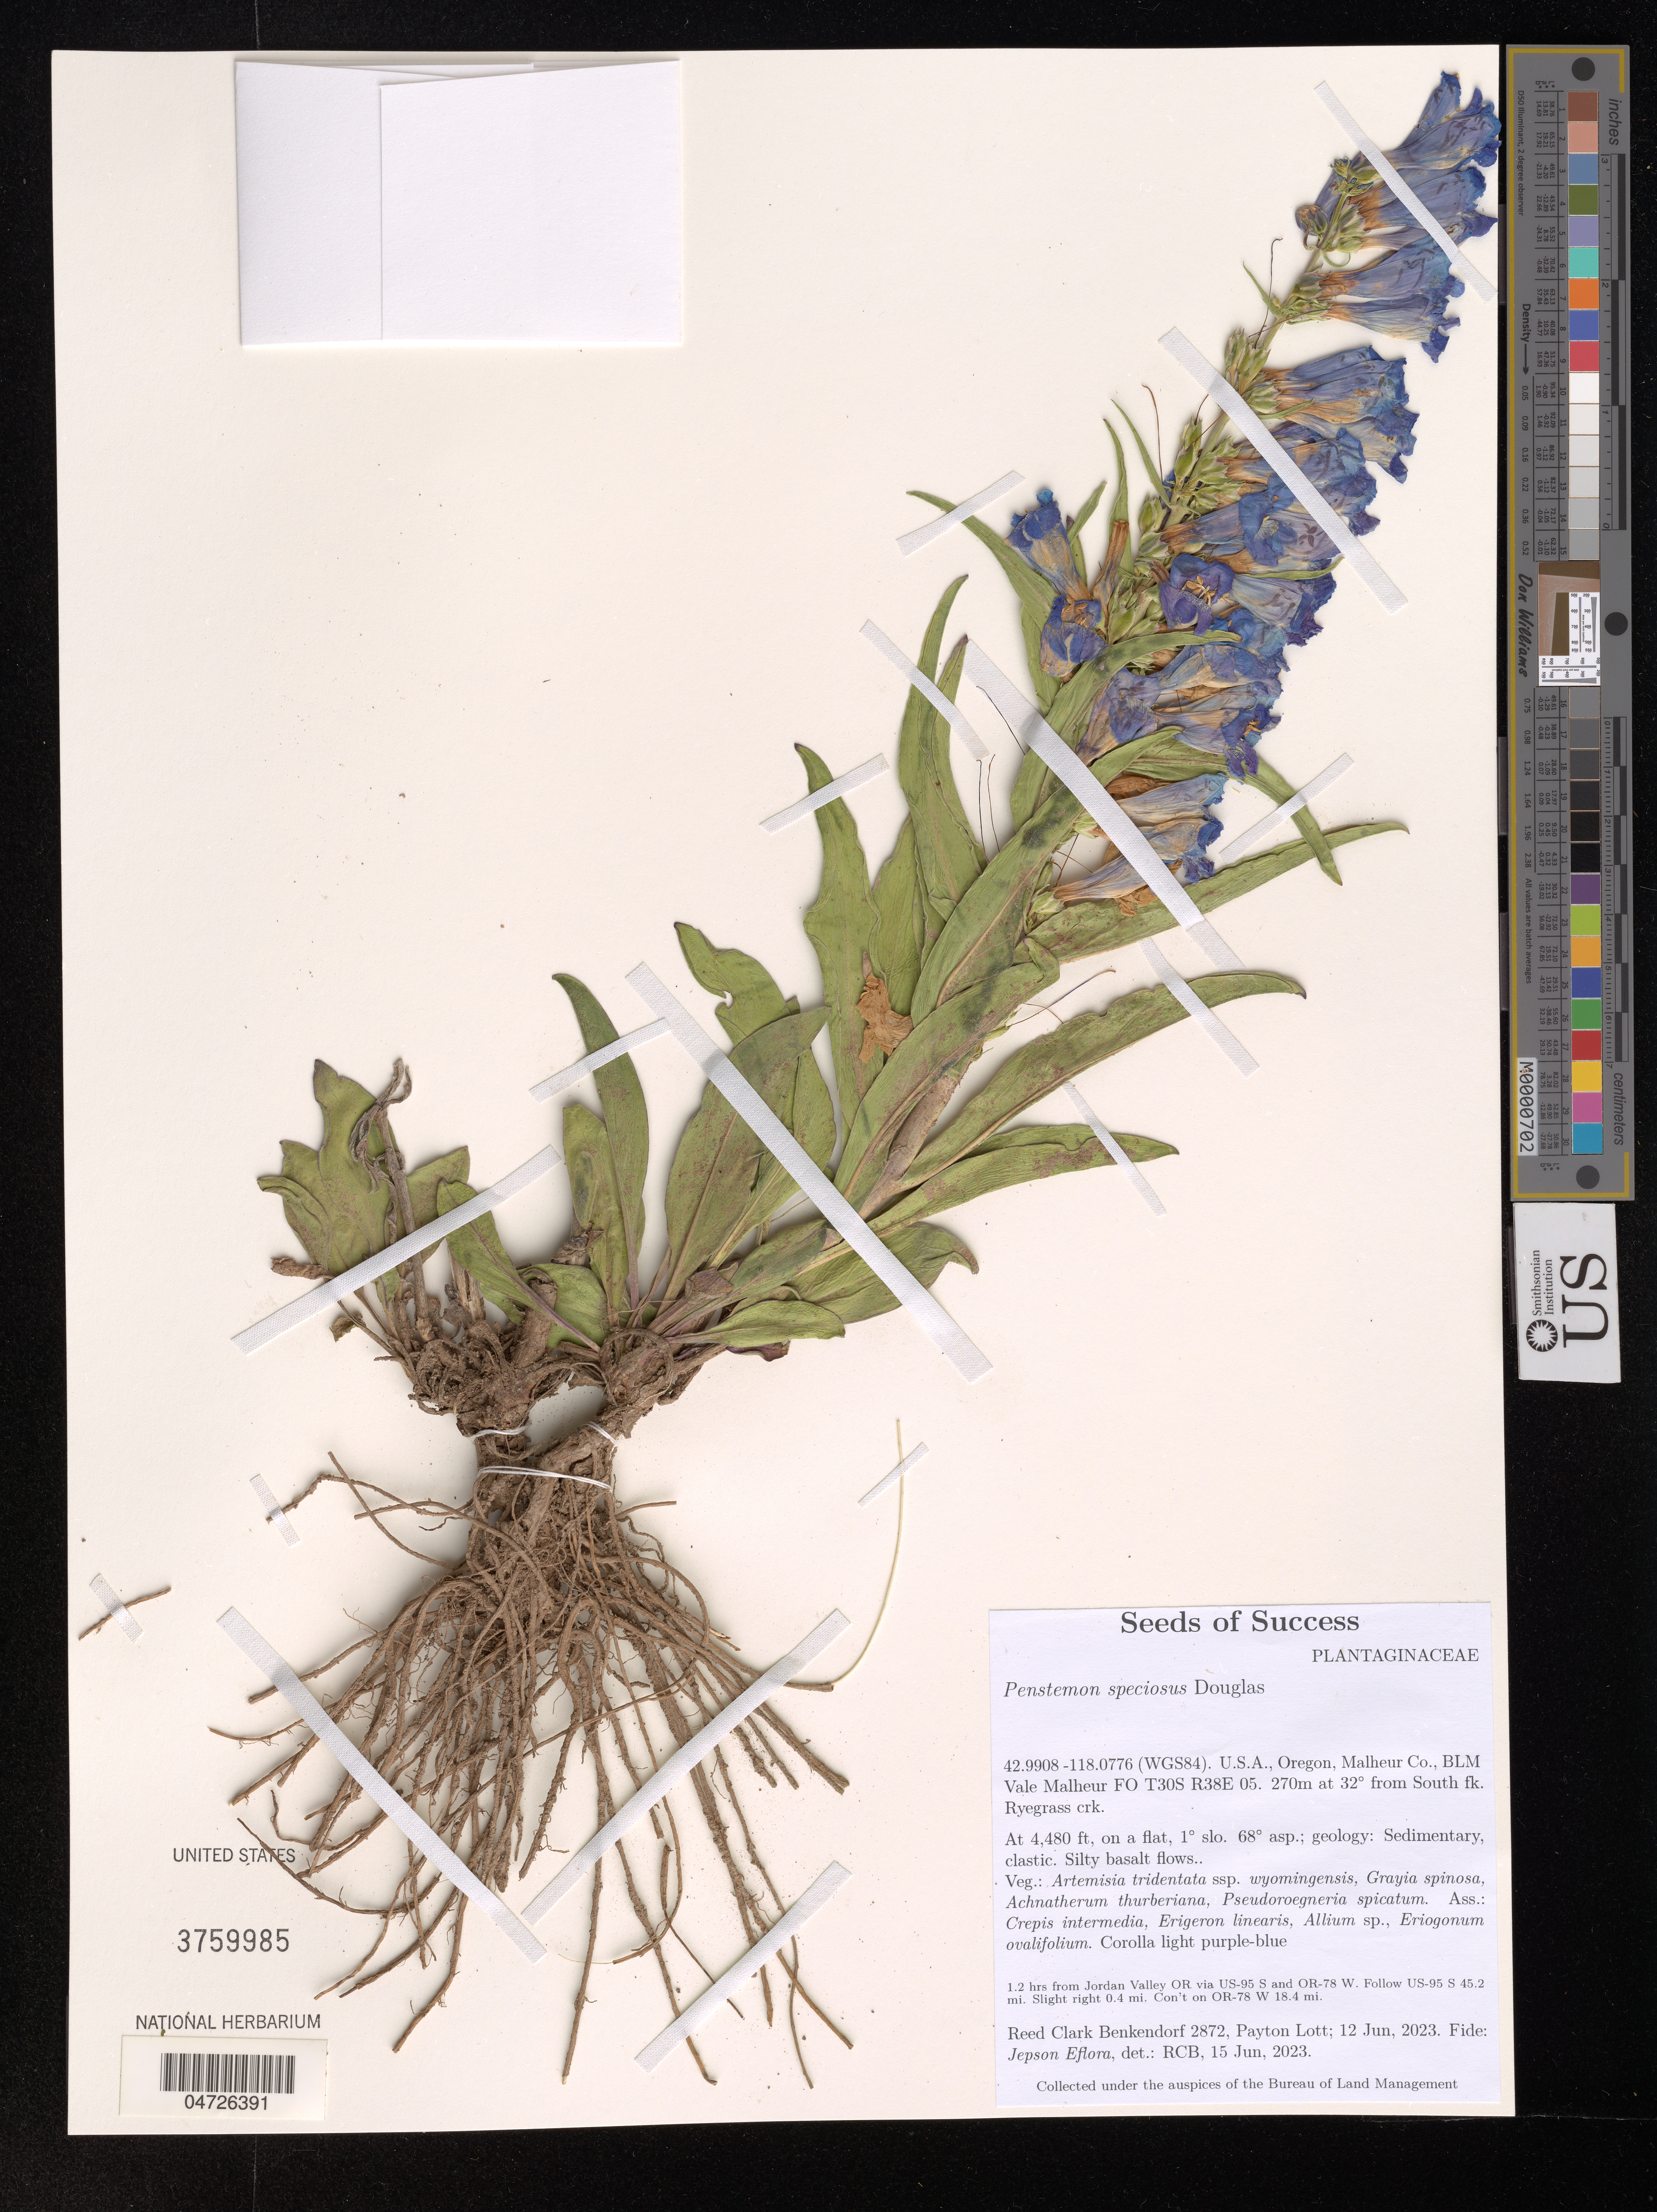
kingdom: Plantae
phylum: Tracheophyta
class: Magnoliopsida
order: Lamiales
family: Plantaginaceae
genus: Penstemon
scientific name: Penstemon speciosus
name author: Douglas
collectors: R. Benkendorf & P. Lott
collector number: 2872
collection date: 2023-06-12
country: United States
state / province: Oregon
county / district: Malheur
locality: (WGS84). Malheur Co., BLM Vale Malheur FO T30S R38E 05. 270m at 32º from South fk. Ryegrass crk. 1.2 hrs from Jordan Valley OR via US-95 S and OR-78 W. Follow US-95 S 45.2 mi. Slight right 0.4 mi. Con't on OR-78 W 18.4 mi.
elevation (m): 1366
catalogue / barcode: US 3759985